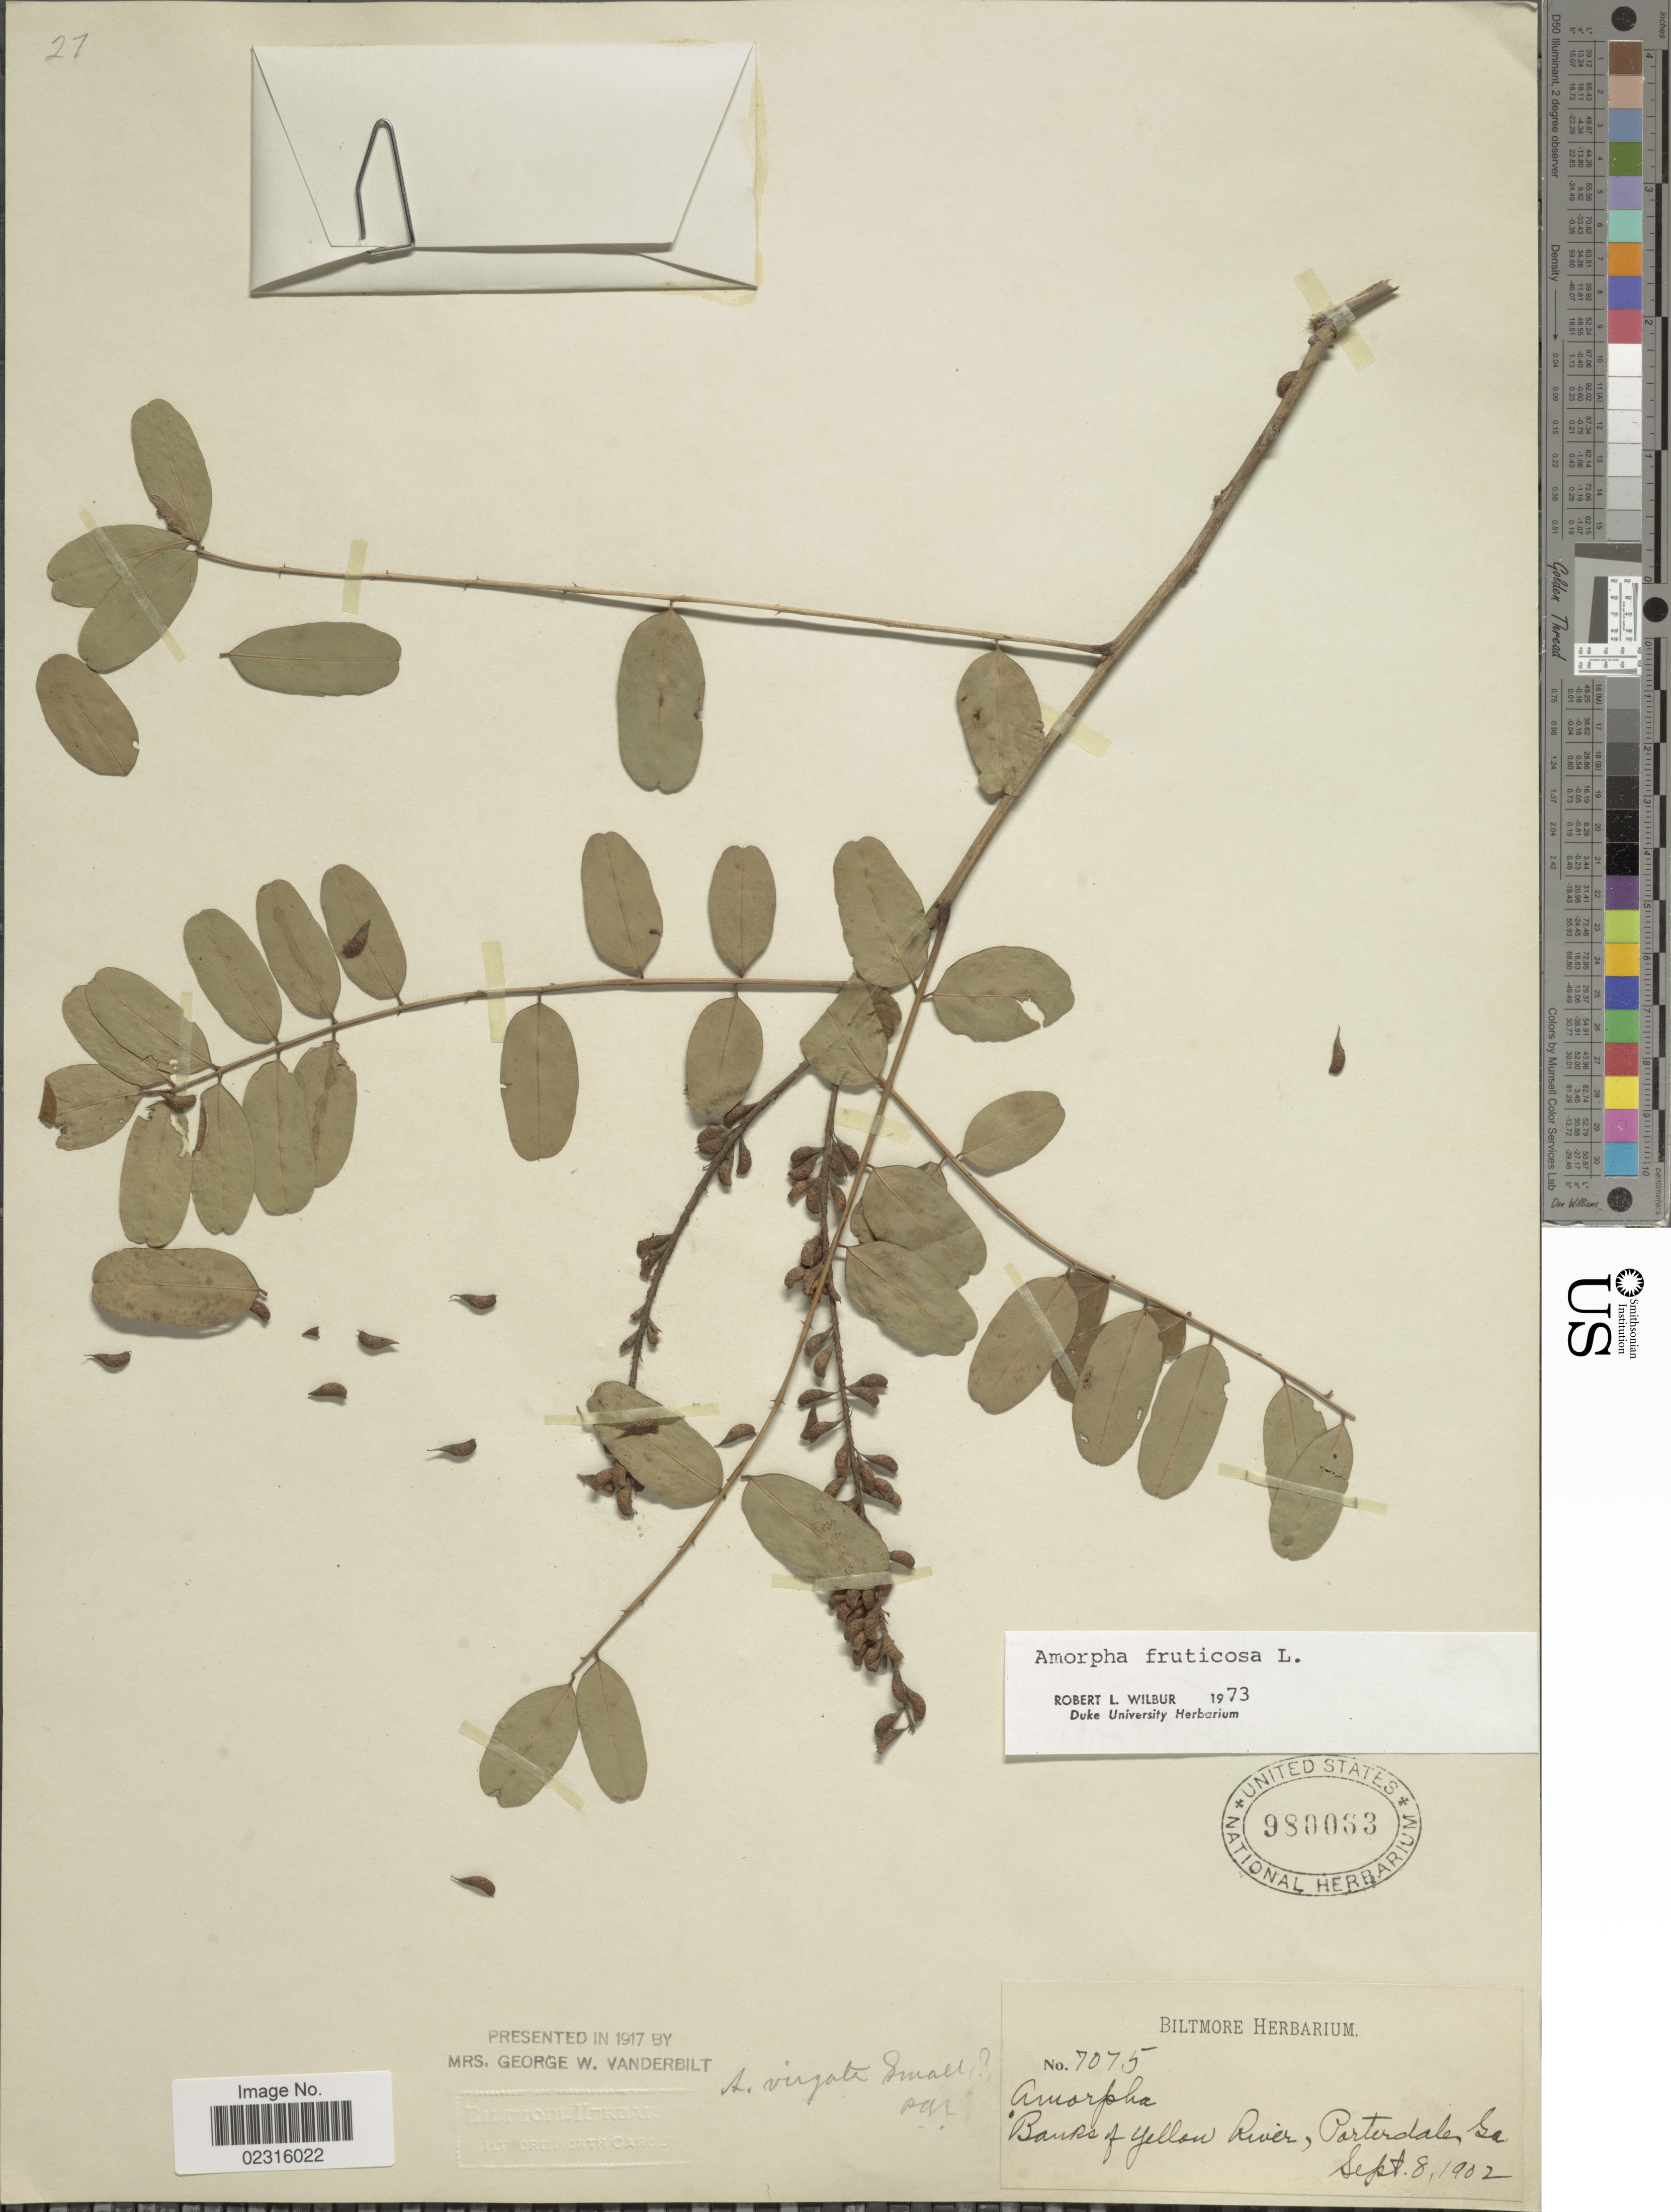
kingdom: Plantae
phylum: Tracheophyta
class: Magnoliopsida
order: Fabales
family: Fabaceae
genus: Amorpha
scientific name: Amorpha fruticosa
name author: L.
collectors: ex herb. Biltmore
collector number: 7075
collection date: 1902-09-08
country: United States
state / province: Georgia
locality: Banks of Yellow River, Parterdale.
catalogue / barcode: US 980063